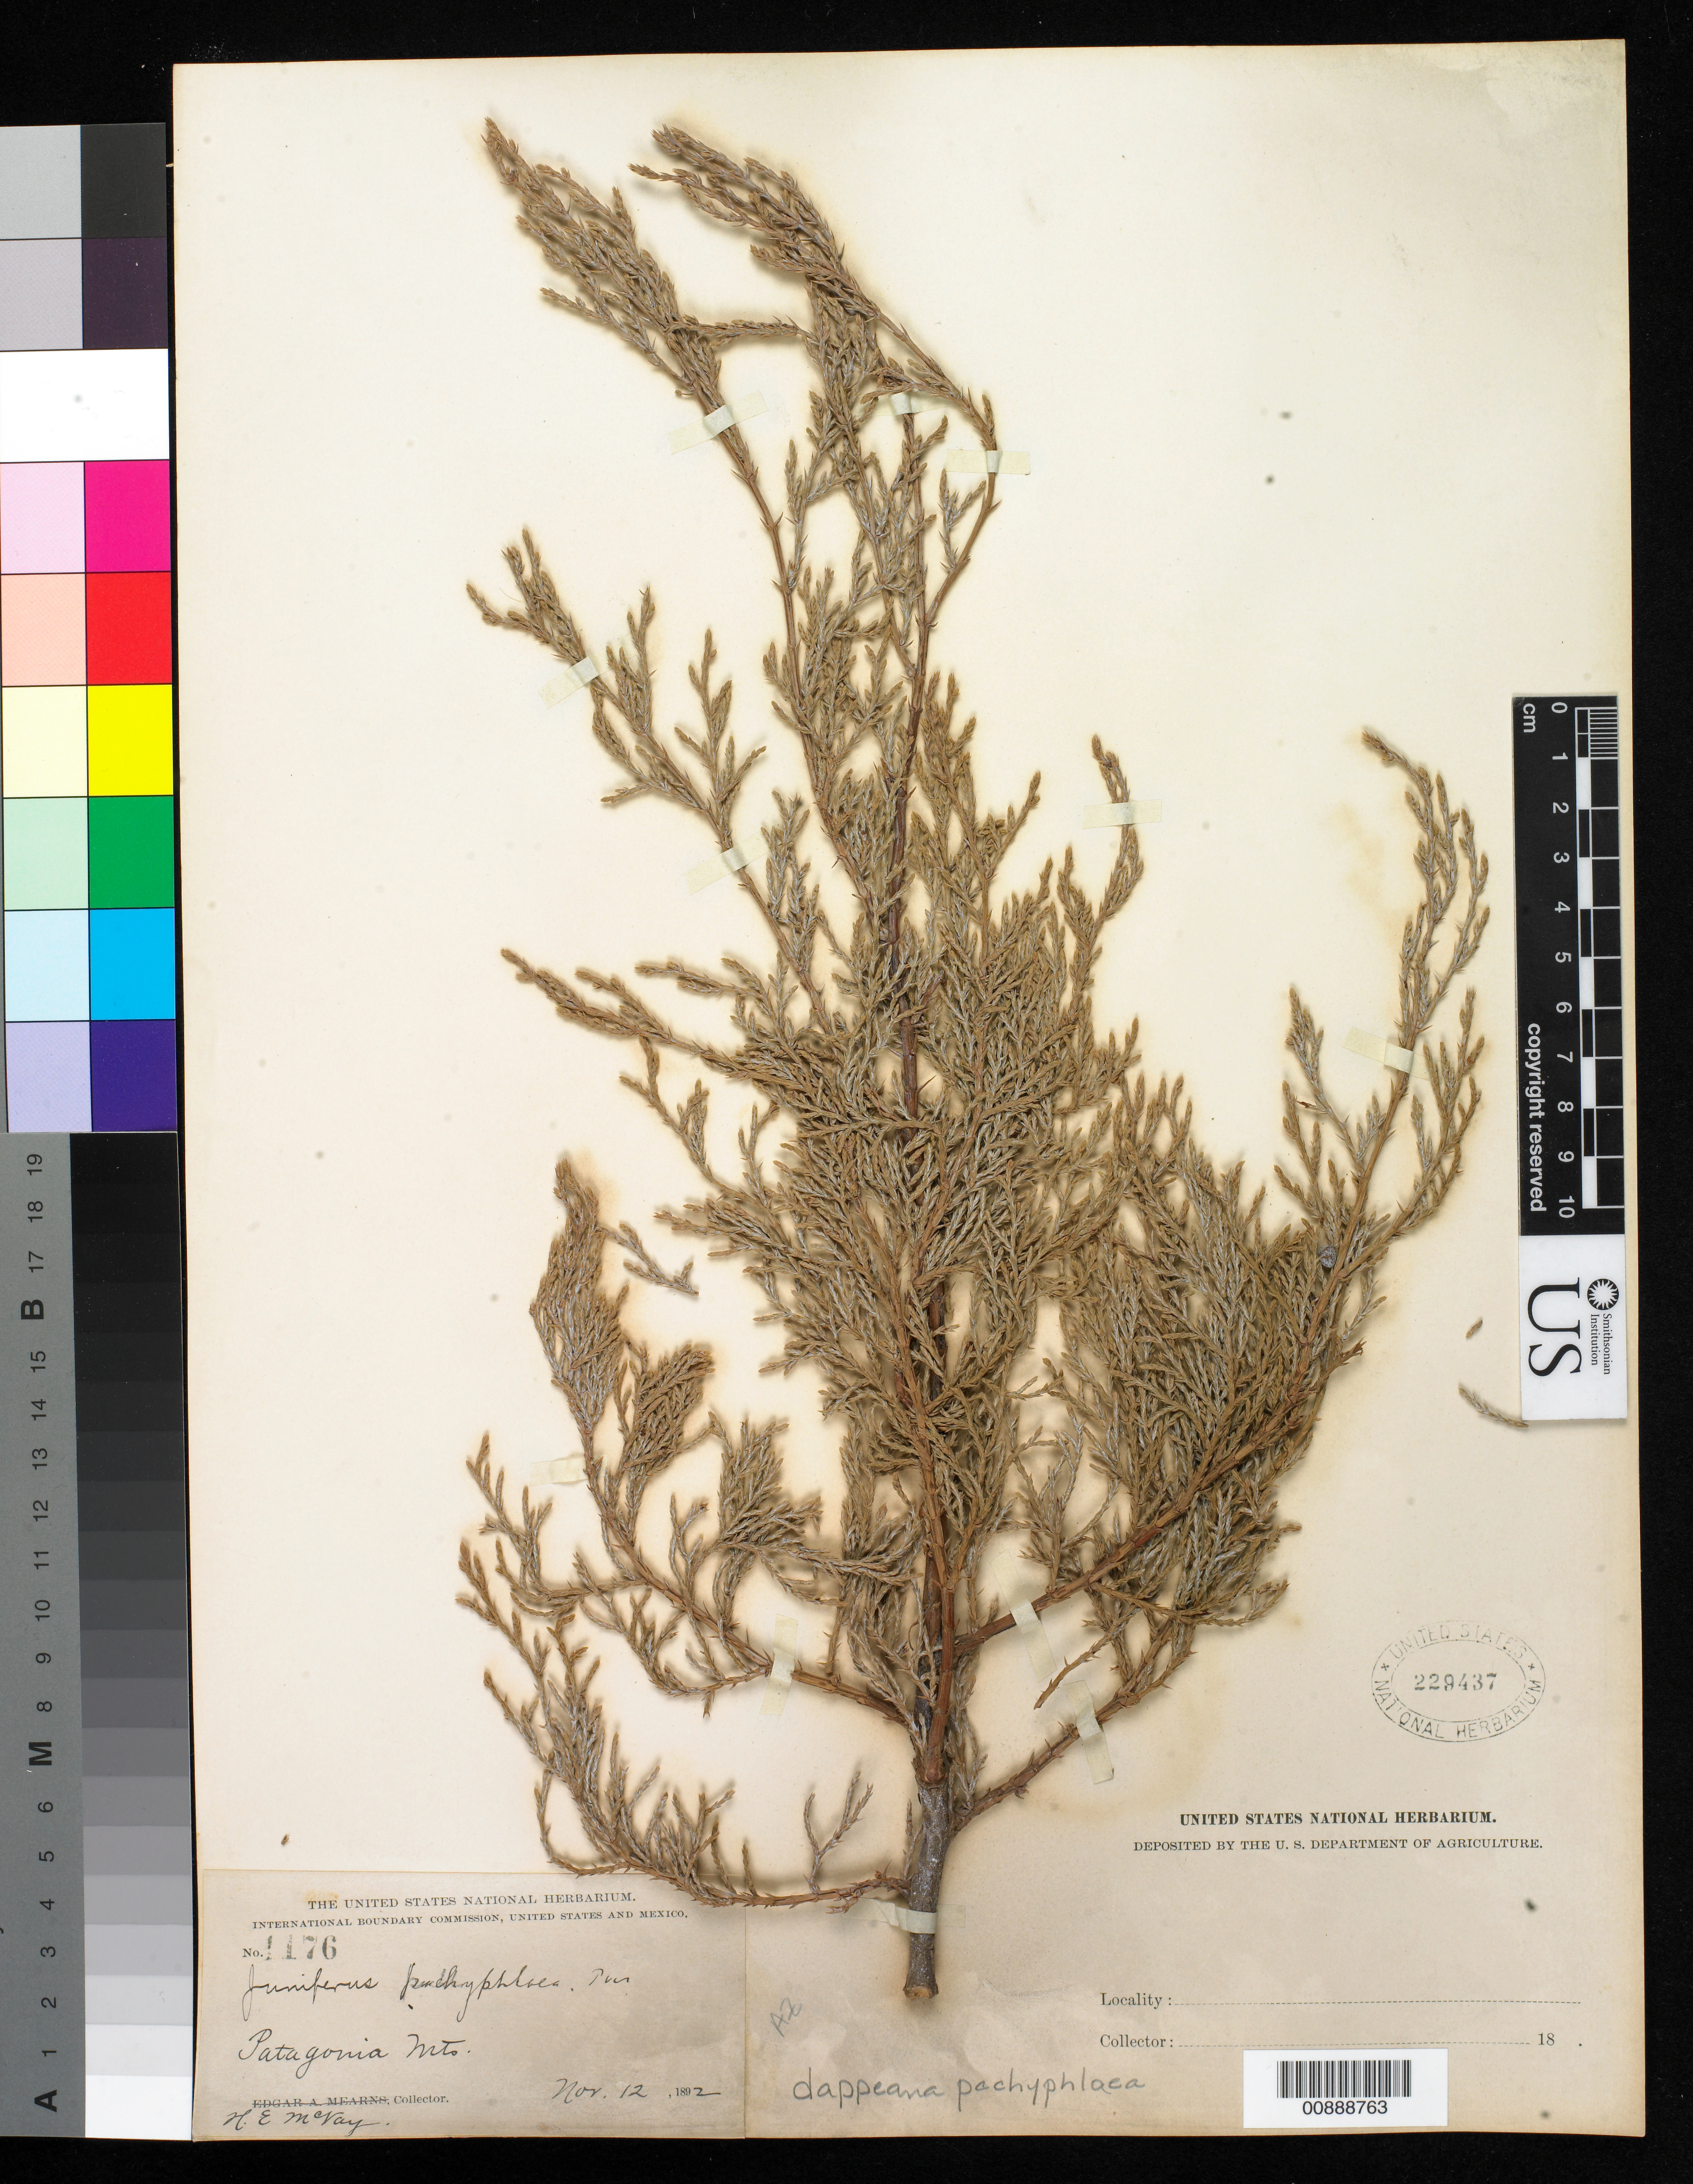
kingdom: Plantae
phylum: Tracheophyta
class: Pinopsida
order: Pinales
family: Cupressaceae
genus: Juniperus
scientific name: Juniperus deppeana var. pachyphlaea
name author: (Torr.) Martínez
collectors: H. E. McVay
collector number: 1176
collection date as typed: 12 Nov 1892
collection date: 1892-11-12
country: United States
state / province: Arizona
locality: Patagonia Mts.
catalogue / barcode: US 229437